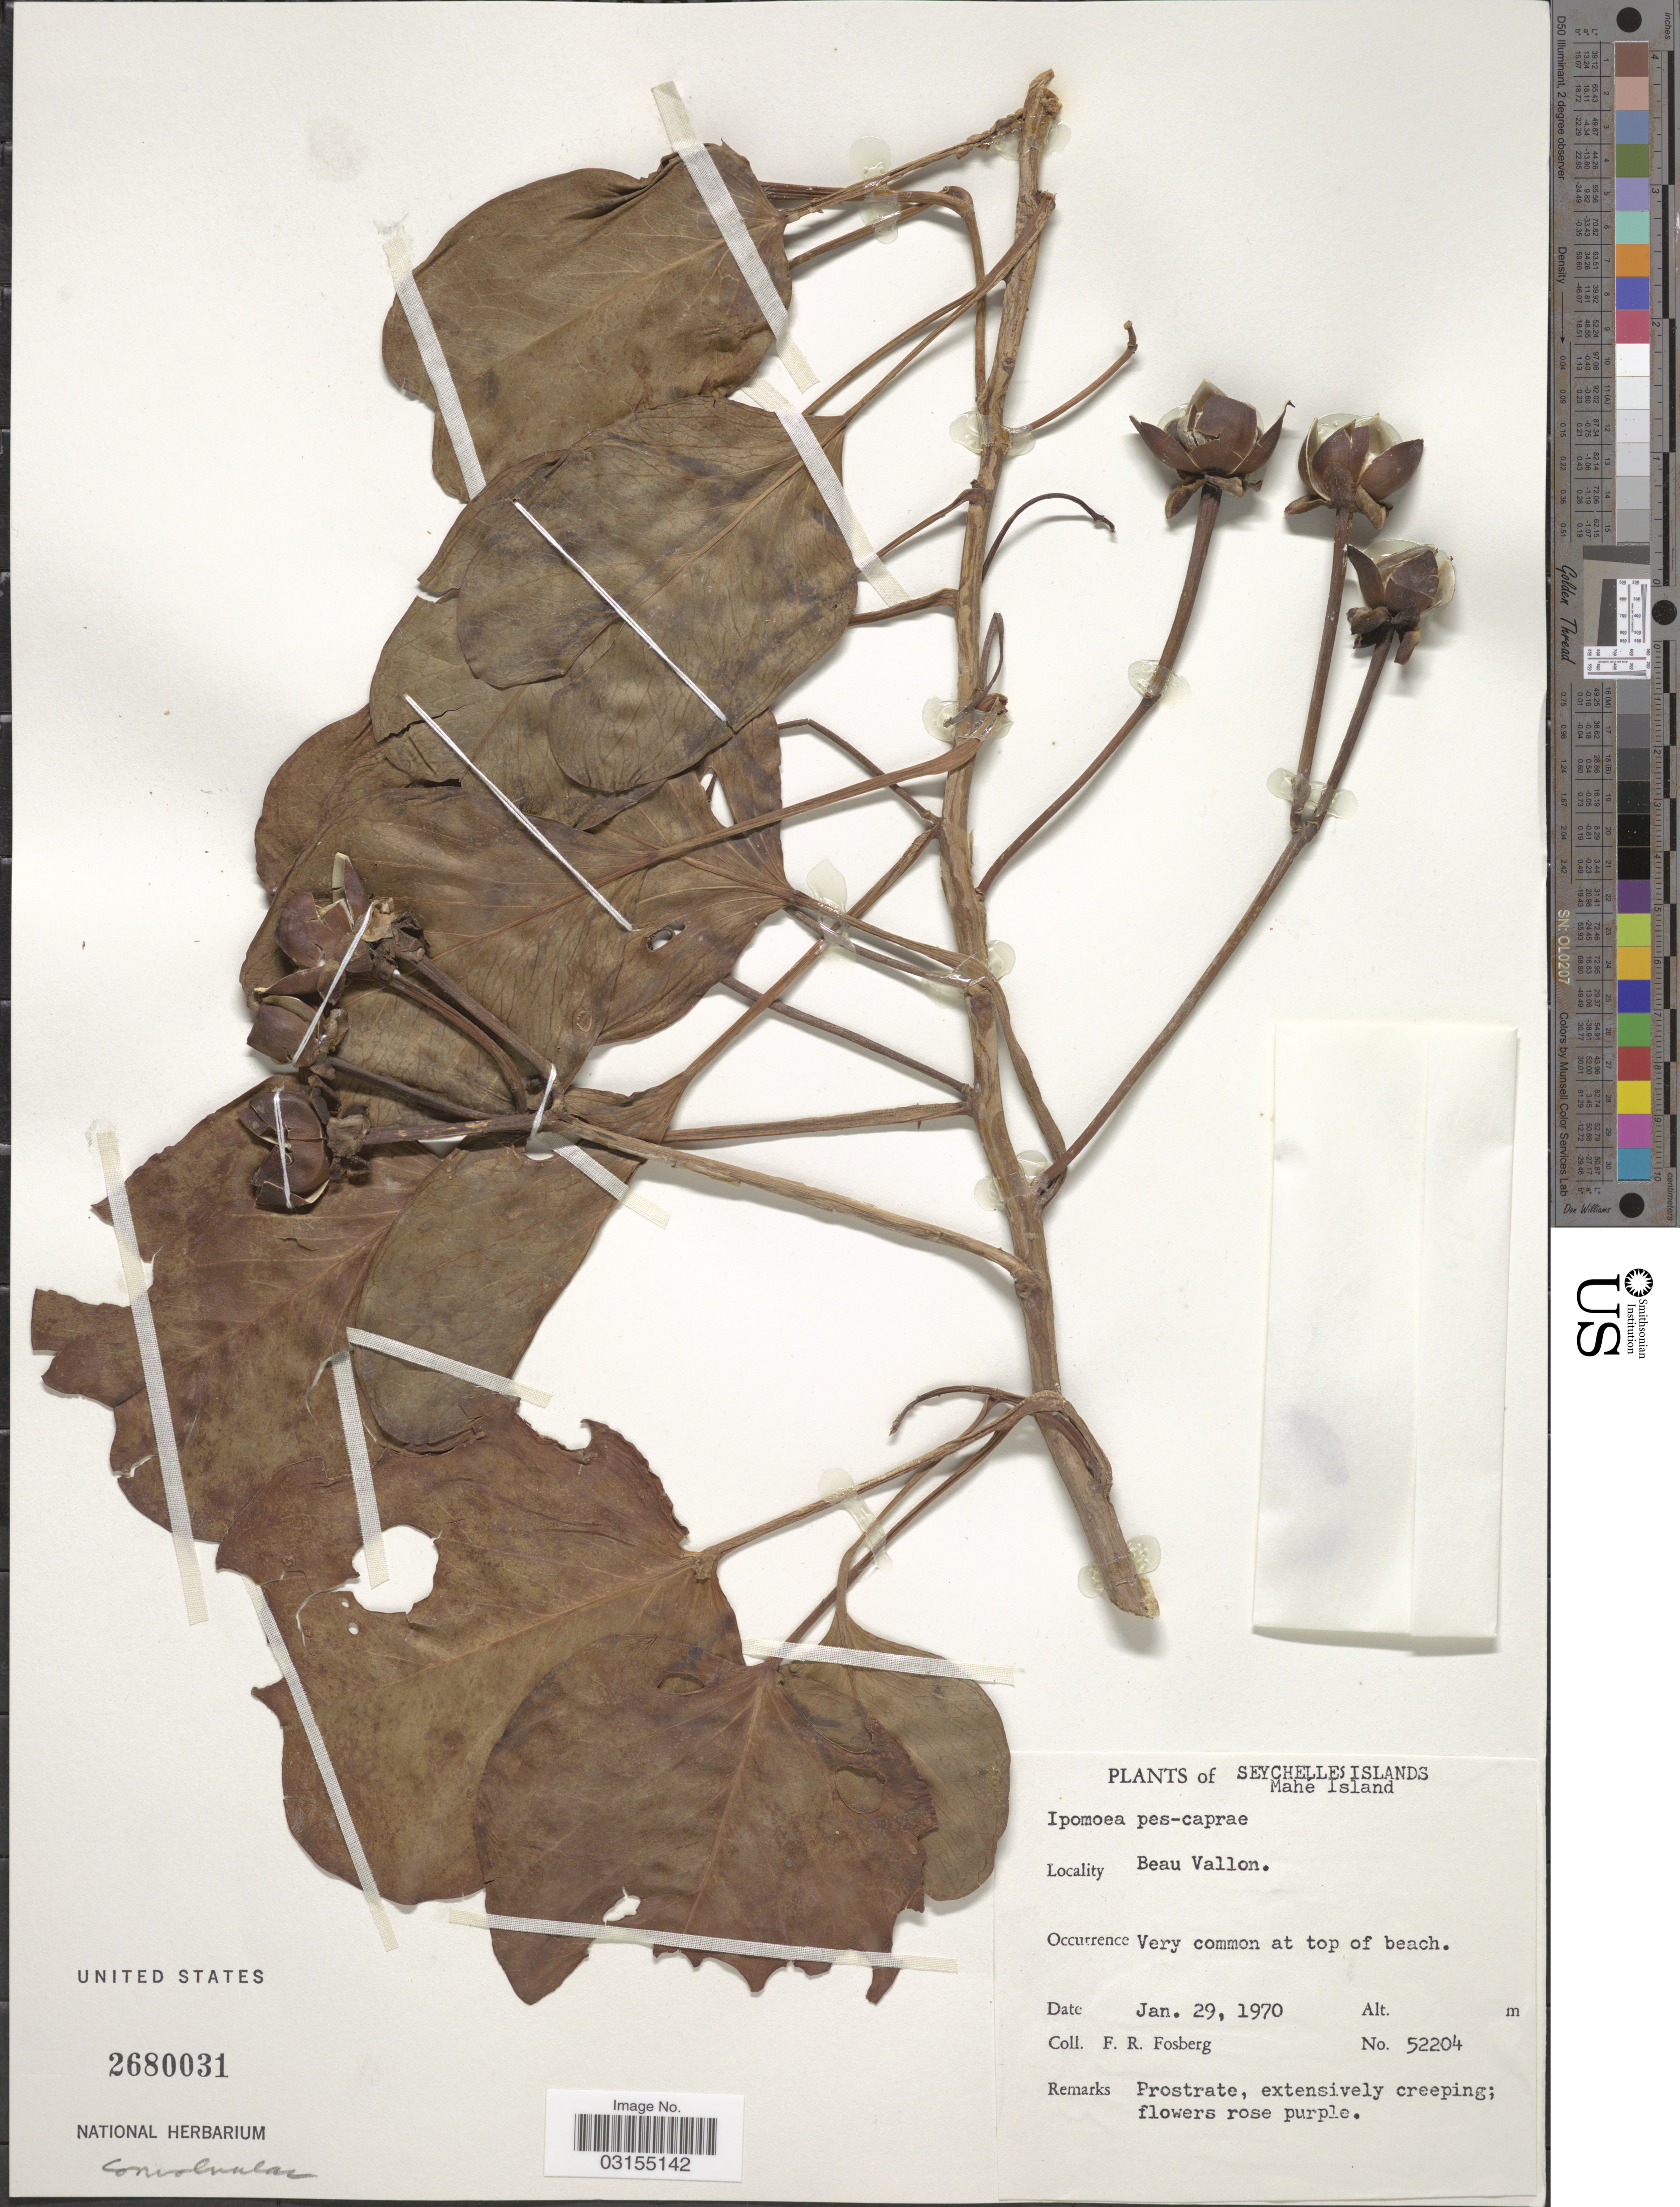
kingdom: Plantae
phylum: Tracheophyta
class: Magnoliopsida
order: Solanales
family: Convolvulaceae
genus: Ipomoea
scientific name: Ipomoea pes-caprae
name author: (L.) R. Br.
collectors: F. R. Fosberg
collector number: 52204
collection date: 1970-01-29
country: Seychelles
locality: Seychelles Islands. Mahé Island. Beau Vallon.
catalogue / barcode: US 2680031